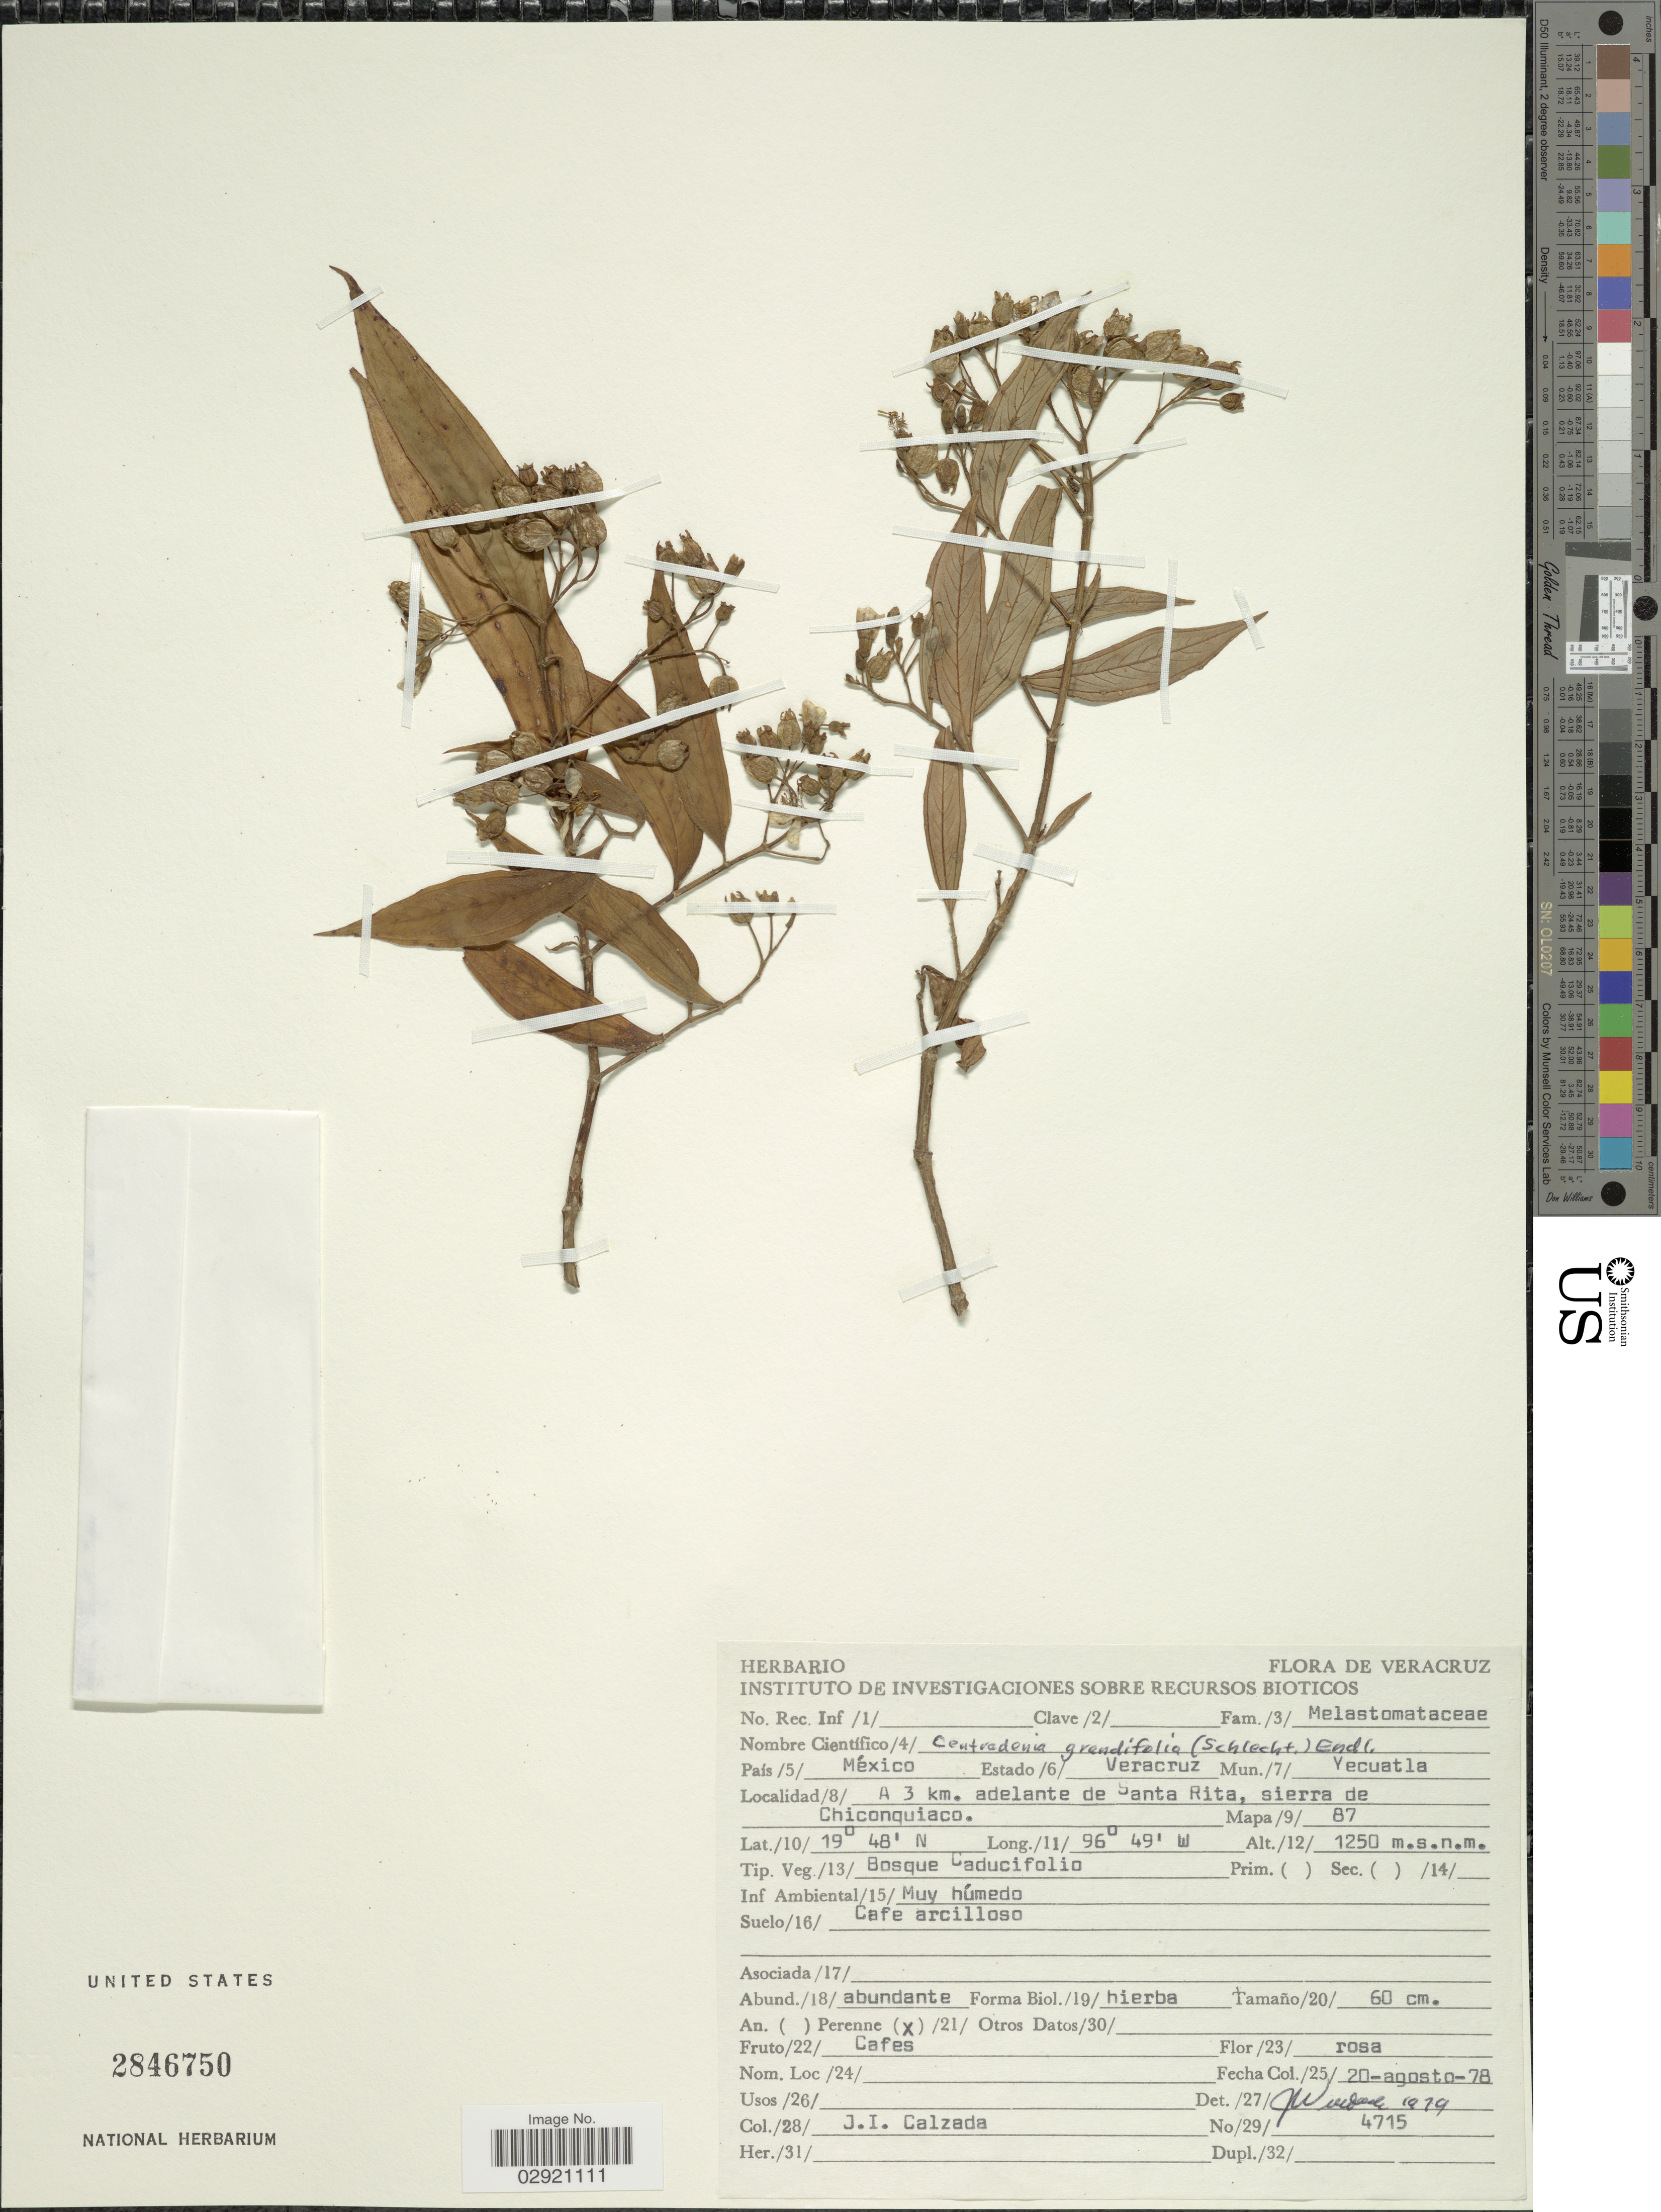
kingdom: Plantae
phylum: Tracheophyta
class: Magnoliopsida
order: Myrtales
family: Melastomataceae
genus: Centradenia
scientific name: Centradenia grandifolia subsp. grandifolia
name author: (Schltdl.) Endl.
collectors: J. I. Calzada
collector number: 4715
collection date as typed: Transcribed d/m/y: 20/8/78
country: Mexico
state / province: Veracruz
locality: Estado Veracruz. Mun. Yecuatla. A 3 km. adelante de Santa Rita, sierra de Chiconquiaco. Mapa 87.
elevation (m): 1250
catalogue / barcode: US 2846750